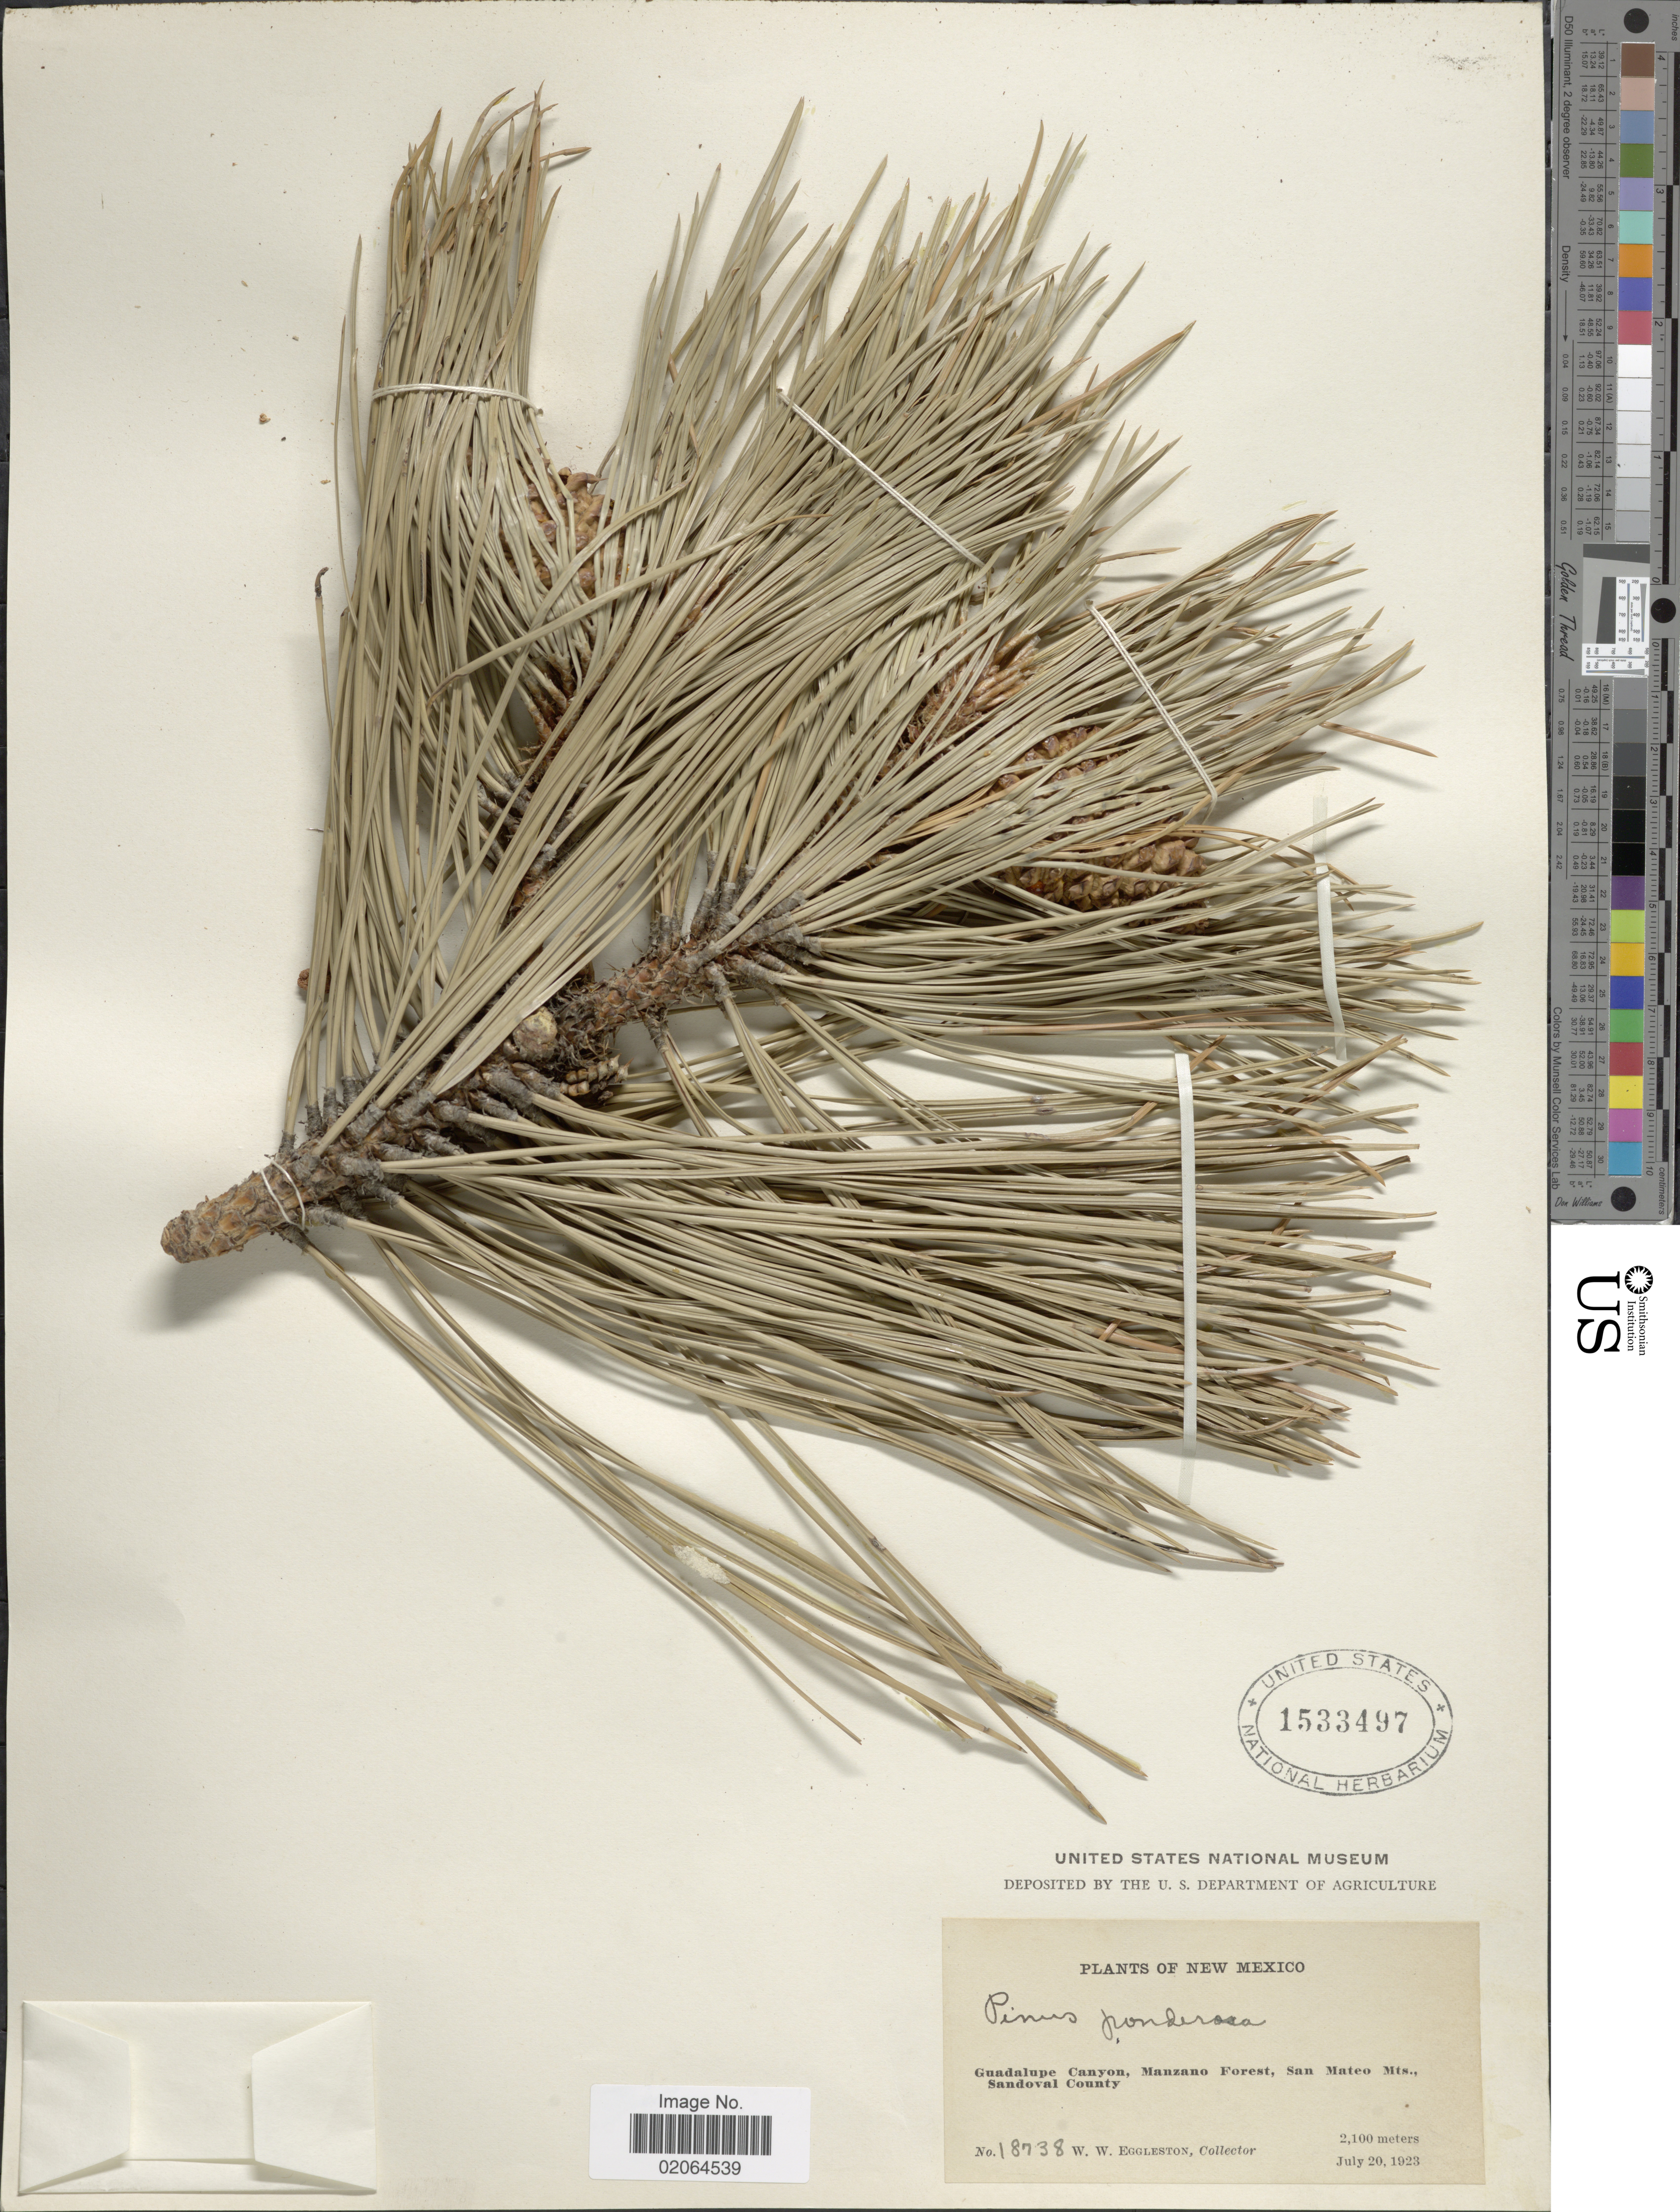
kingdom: Plantae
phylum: Tracheophyta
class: Pinopsida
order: Pinales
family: Pinaceae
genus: Pinus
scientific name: Pinus ponderosa var. scopulorum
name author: Engelm.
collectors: W. W. Eggleston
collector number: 18738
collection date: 1923-07-20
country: United States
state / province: New Mexico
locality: New Mexico. Guadalupe Canyon, Manzano Forest, San Mateo Mts., Sandoval County.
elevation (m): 2100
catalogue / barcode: US 1533497